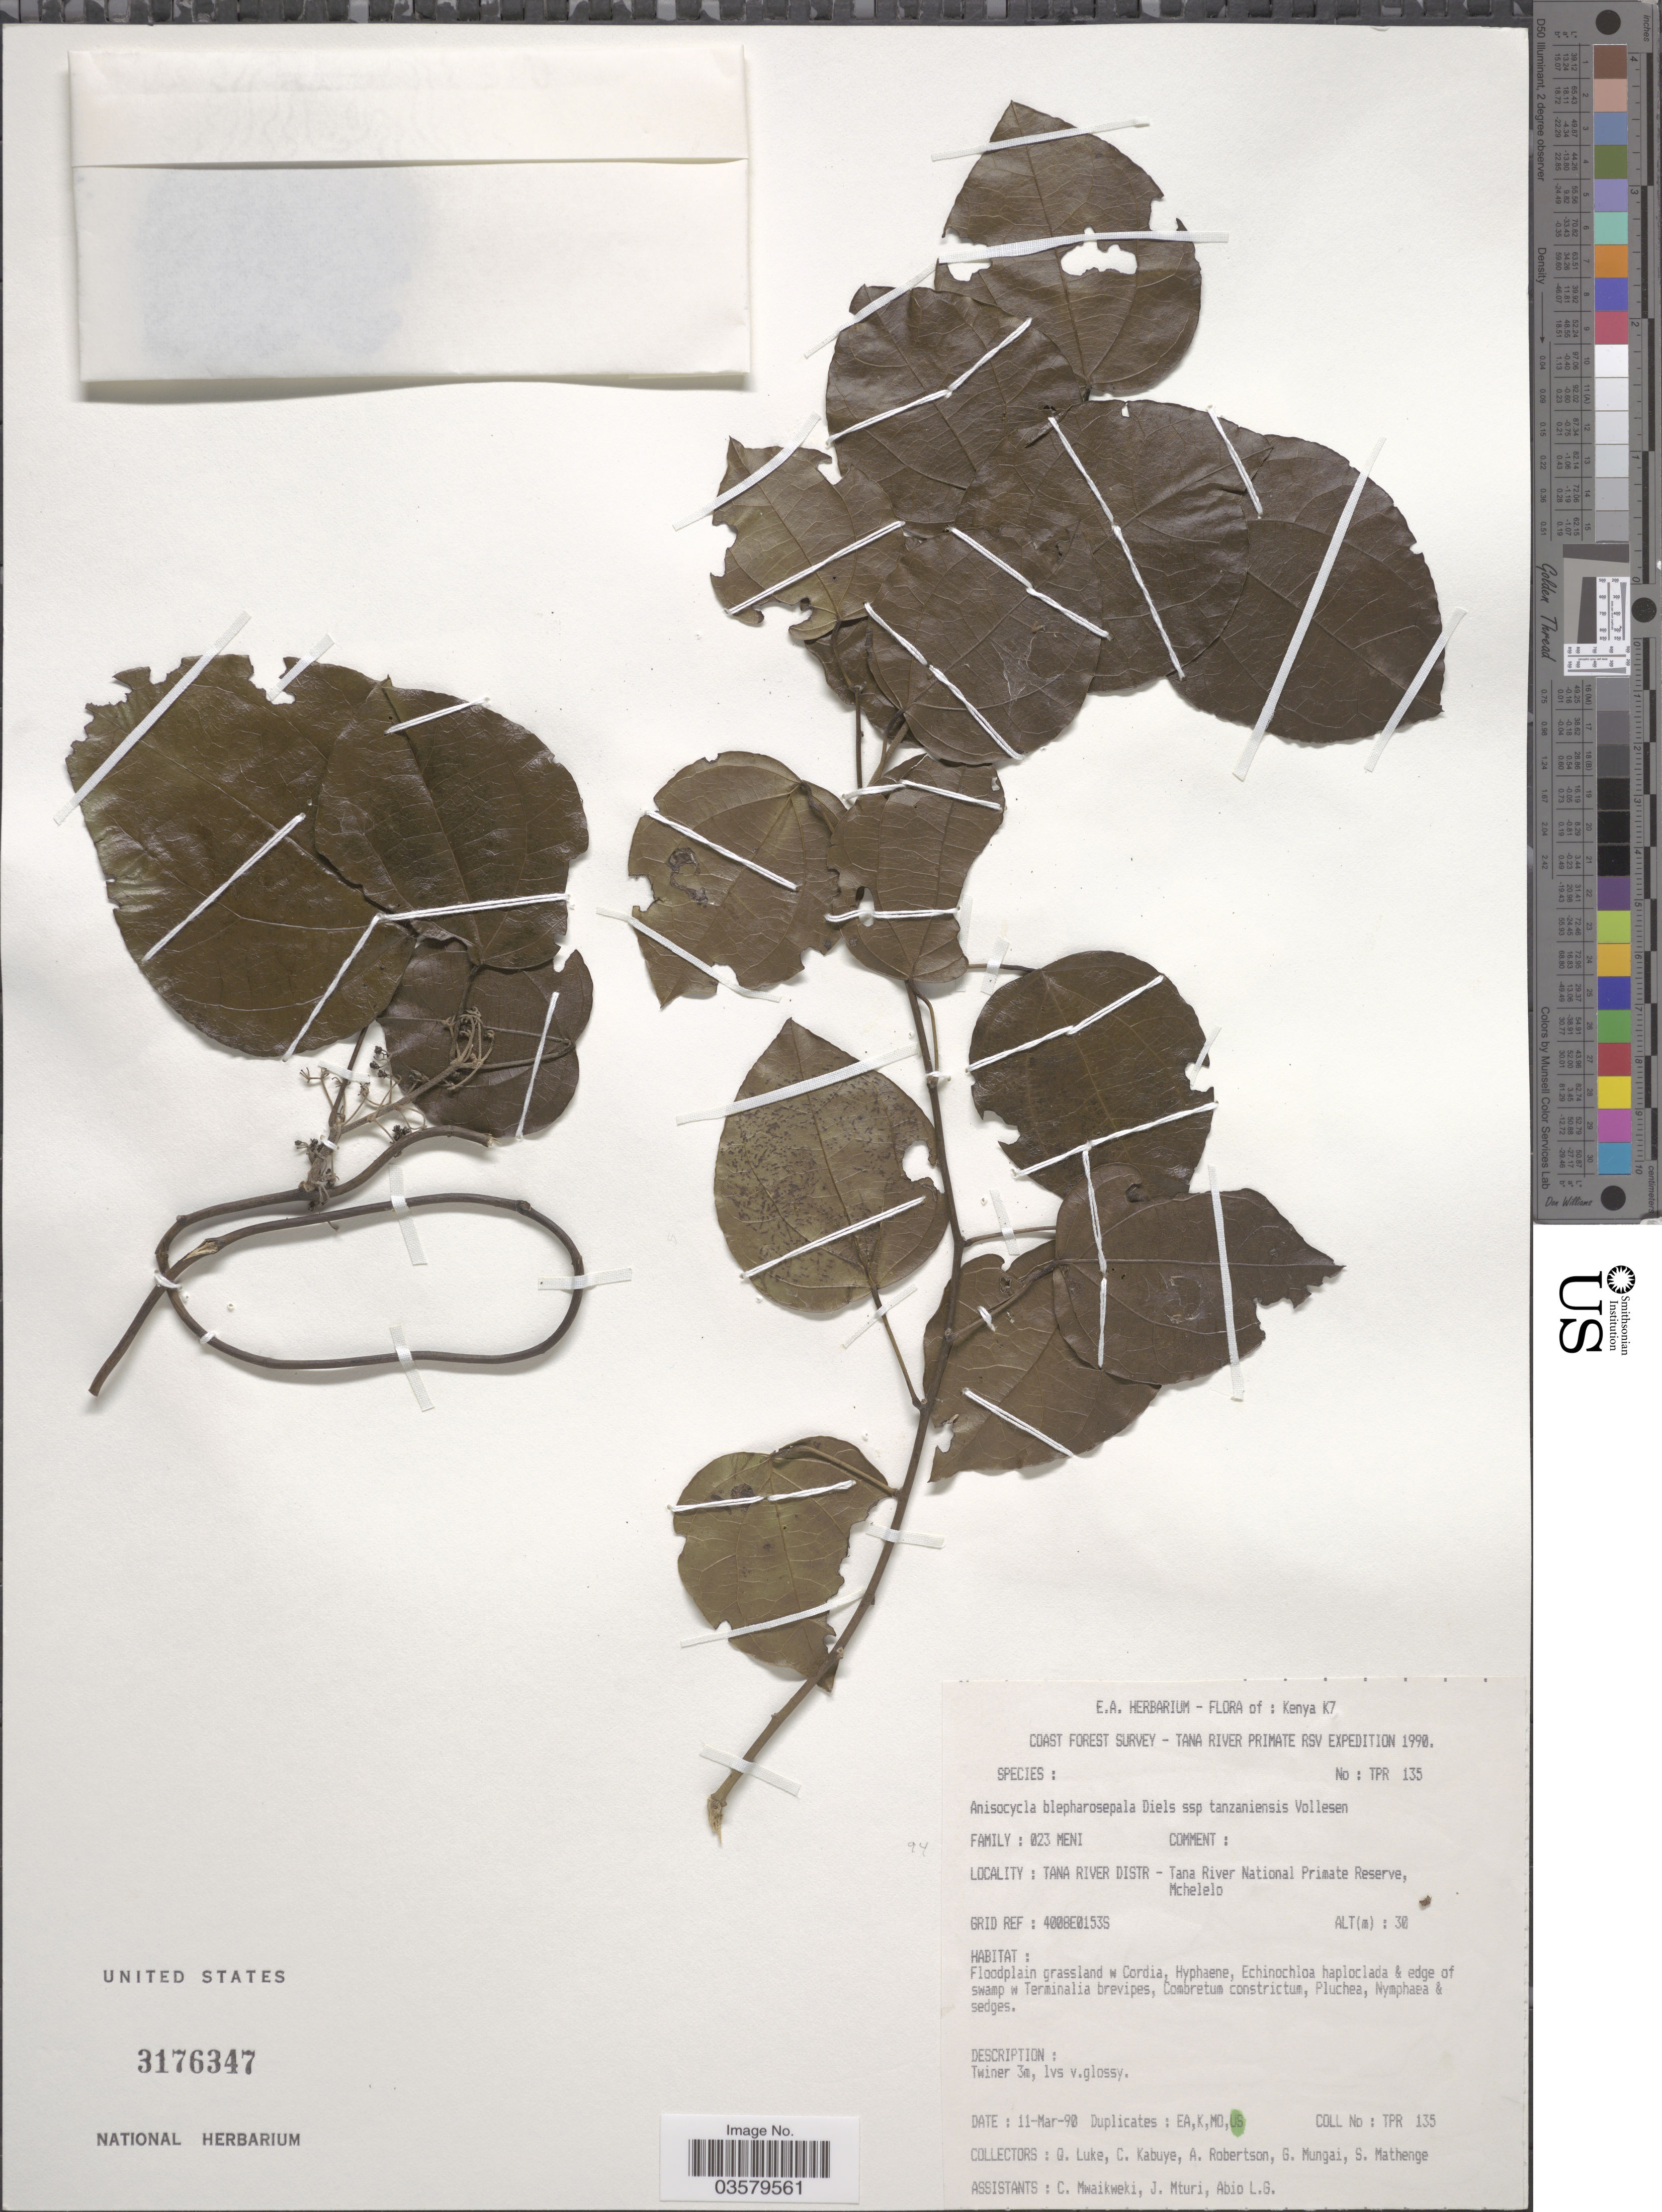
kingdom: Plantae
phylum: Tracheophyta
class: Magnoliopsida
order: Ranunculales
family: Menispermaceae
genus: Anisocycla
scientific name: Anisocycla blepharosepala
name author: Diels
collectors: Q. Luke, C. Kabuye, A. Robertson, G. Mungai & et al.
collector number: TPR 135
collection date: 1990-03-11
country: Kenya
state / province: Tana River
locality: K7. Tana River Distr - Tana River National Primate Reserve, Mchelelo.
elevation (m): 30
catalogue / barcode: US 3176347